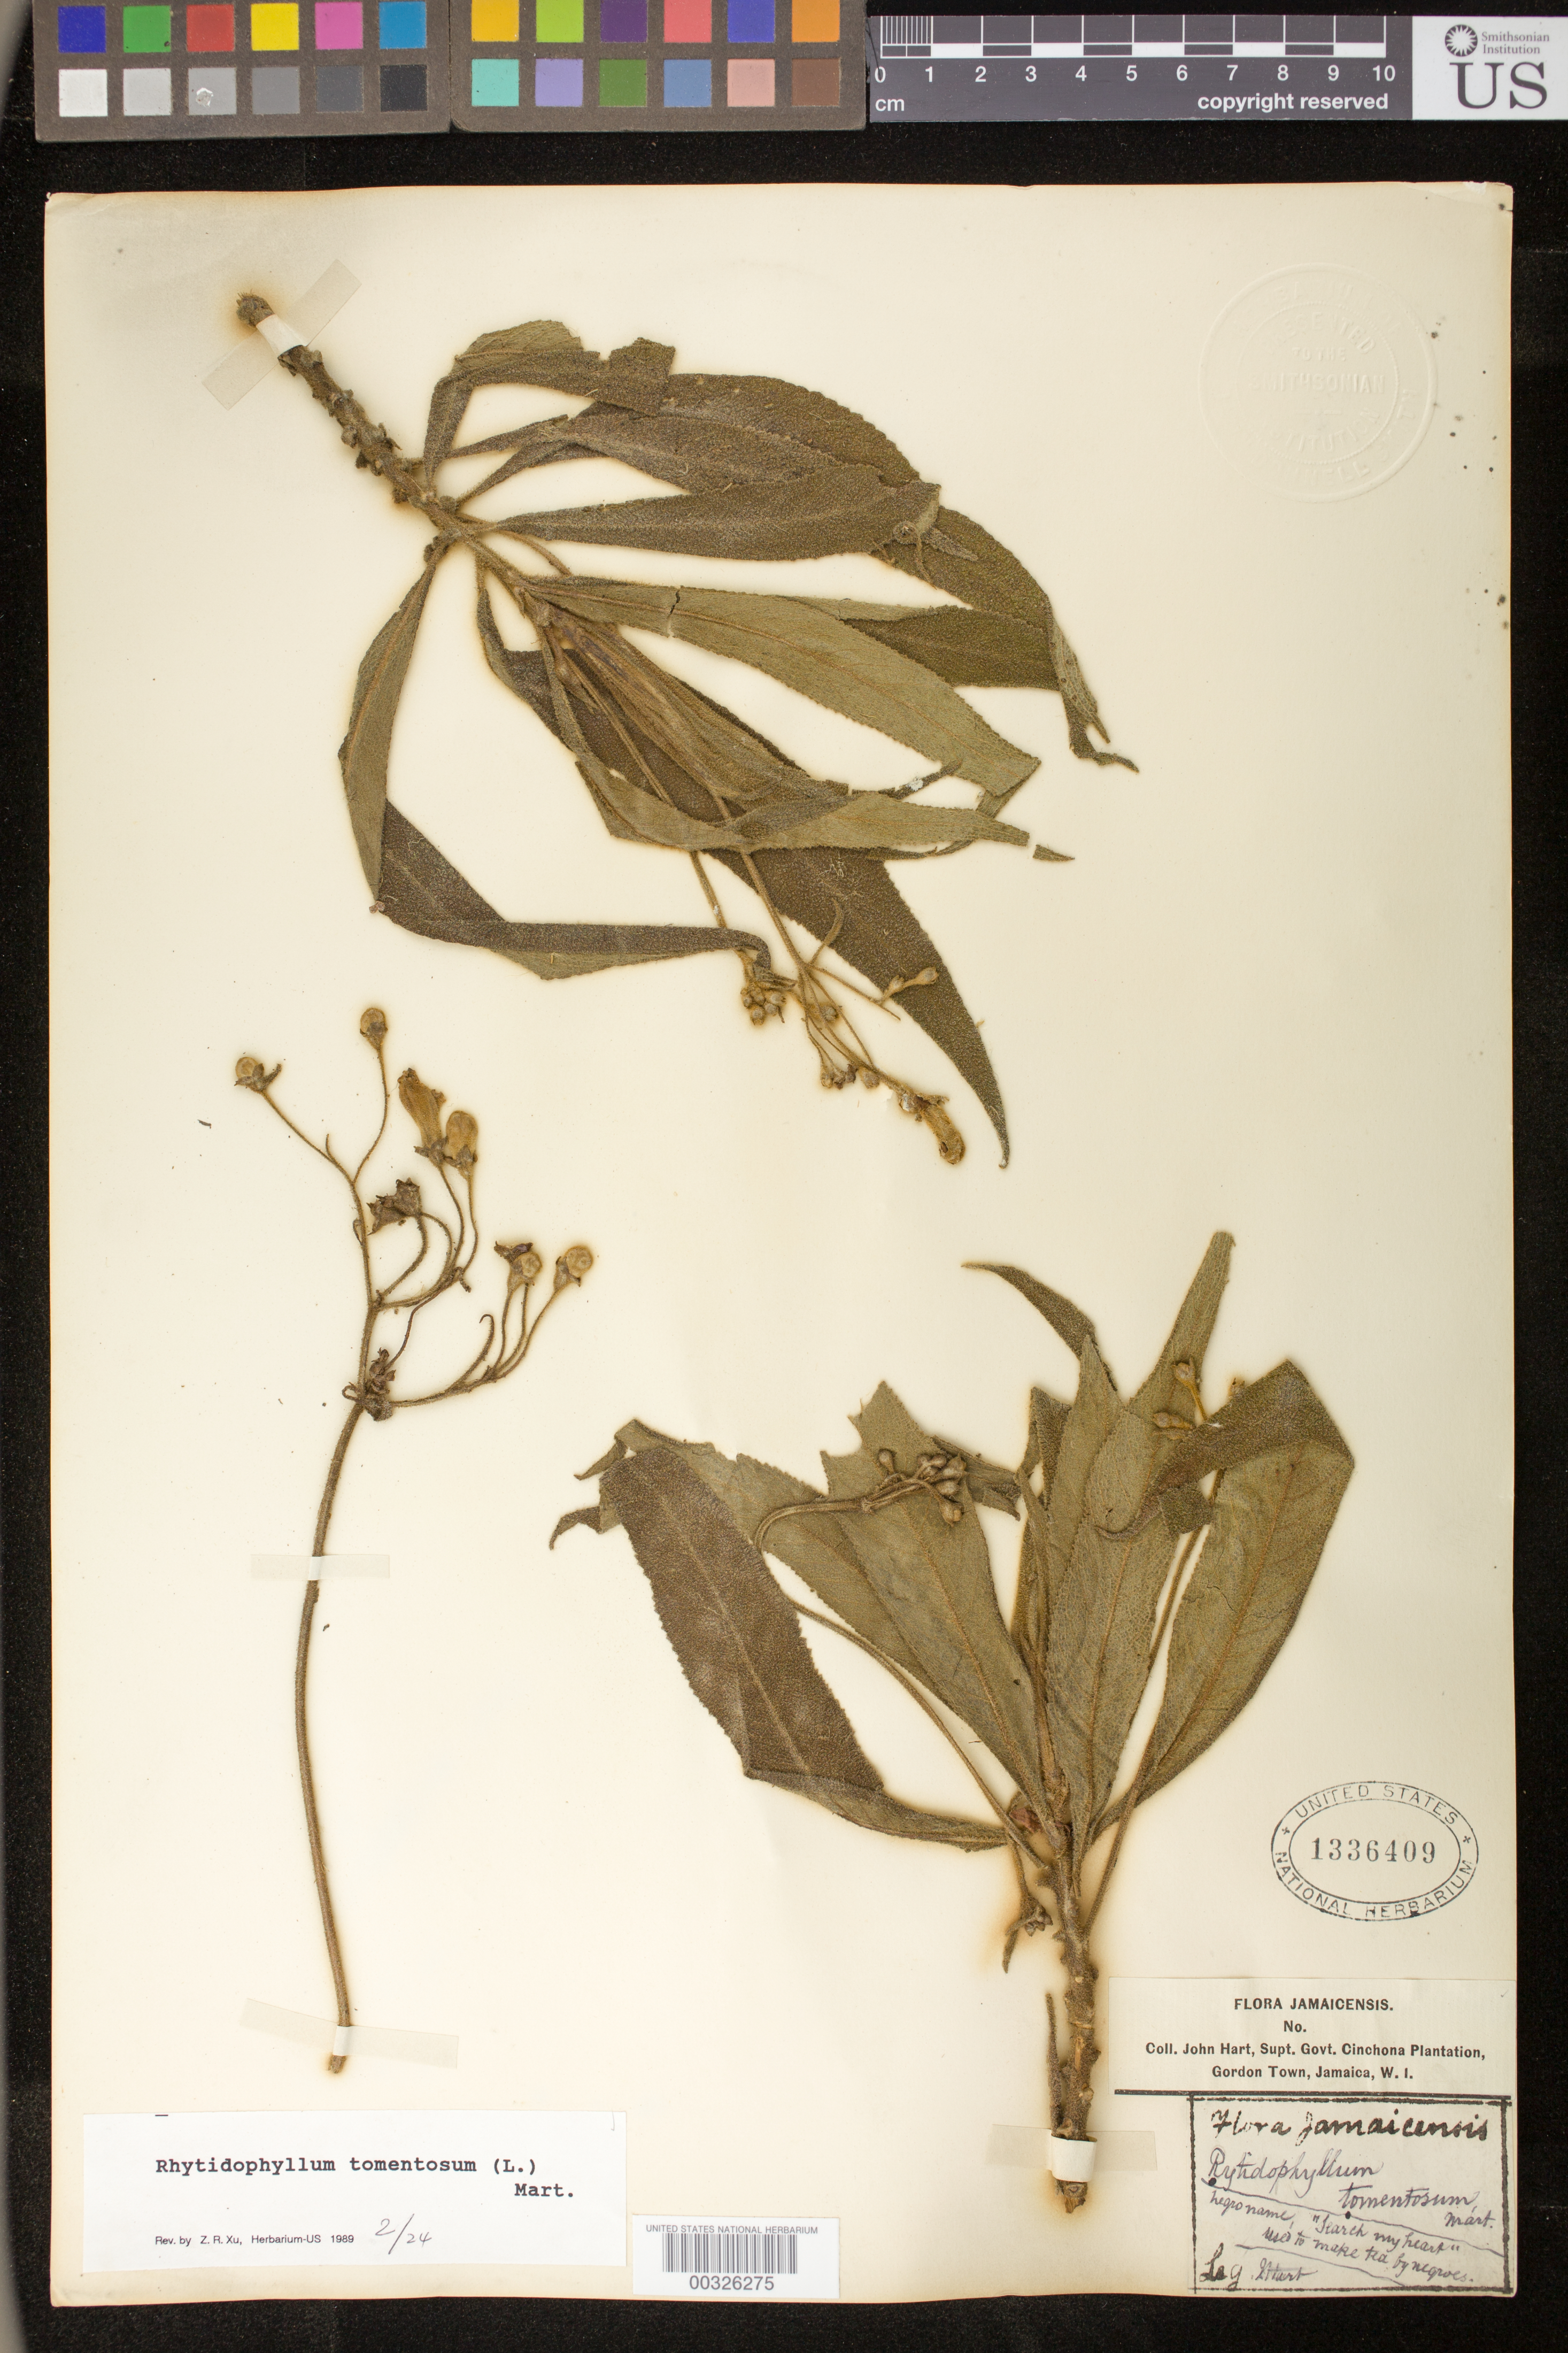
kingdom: Plantae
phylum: Tracheophyta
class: Magnoliopsida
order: Lamiales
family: Gesneriaceae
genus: Rhytidophyllum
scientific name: Rhytidophyllum tomentosum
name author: (L.) Mart.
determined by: Skog, Laurence E.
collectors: J. Hart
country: Jamaica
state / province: Saint Andrew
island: Jamaica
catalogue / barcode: US 1336409